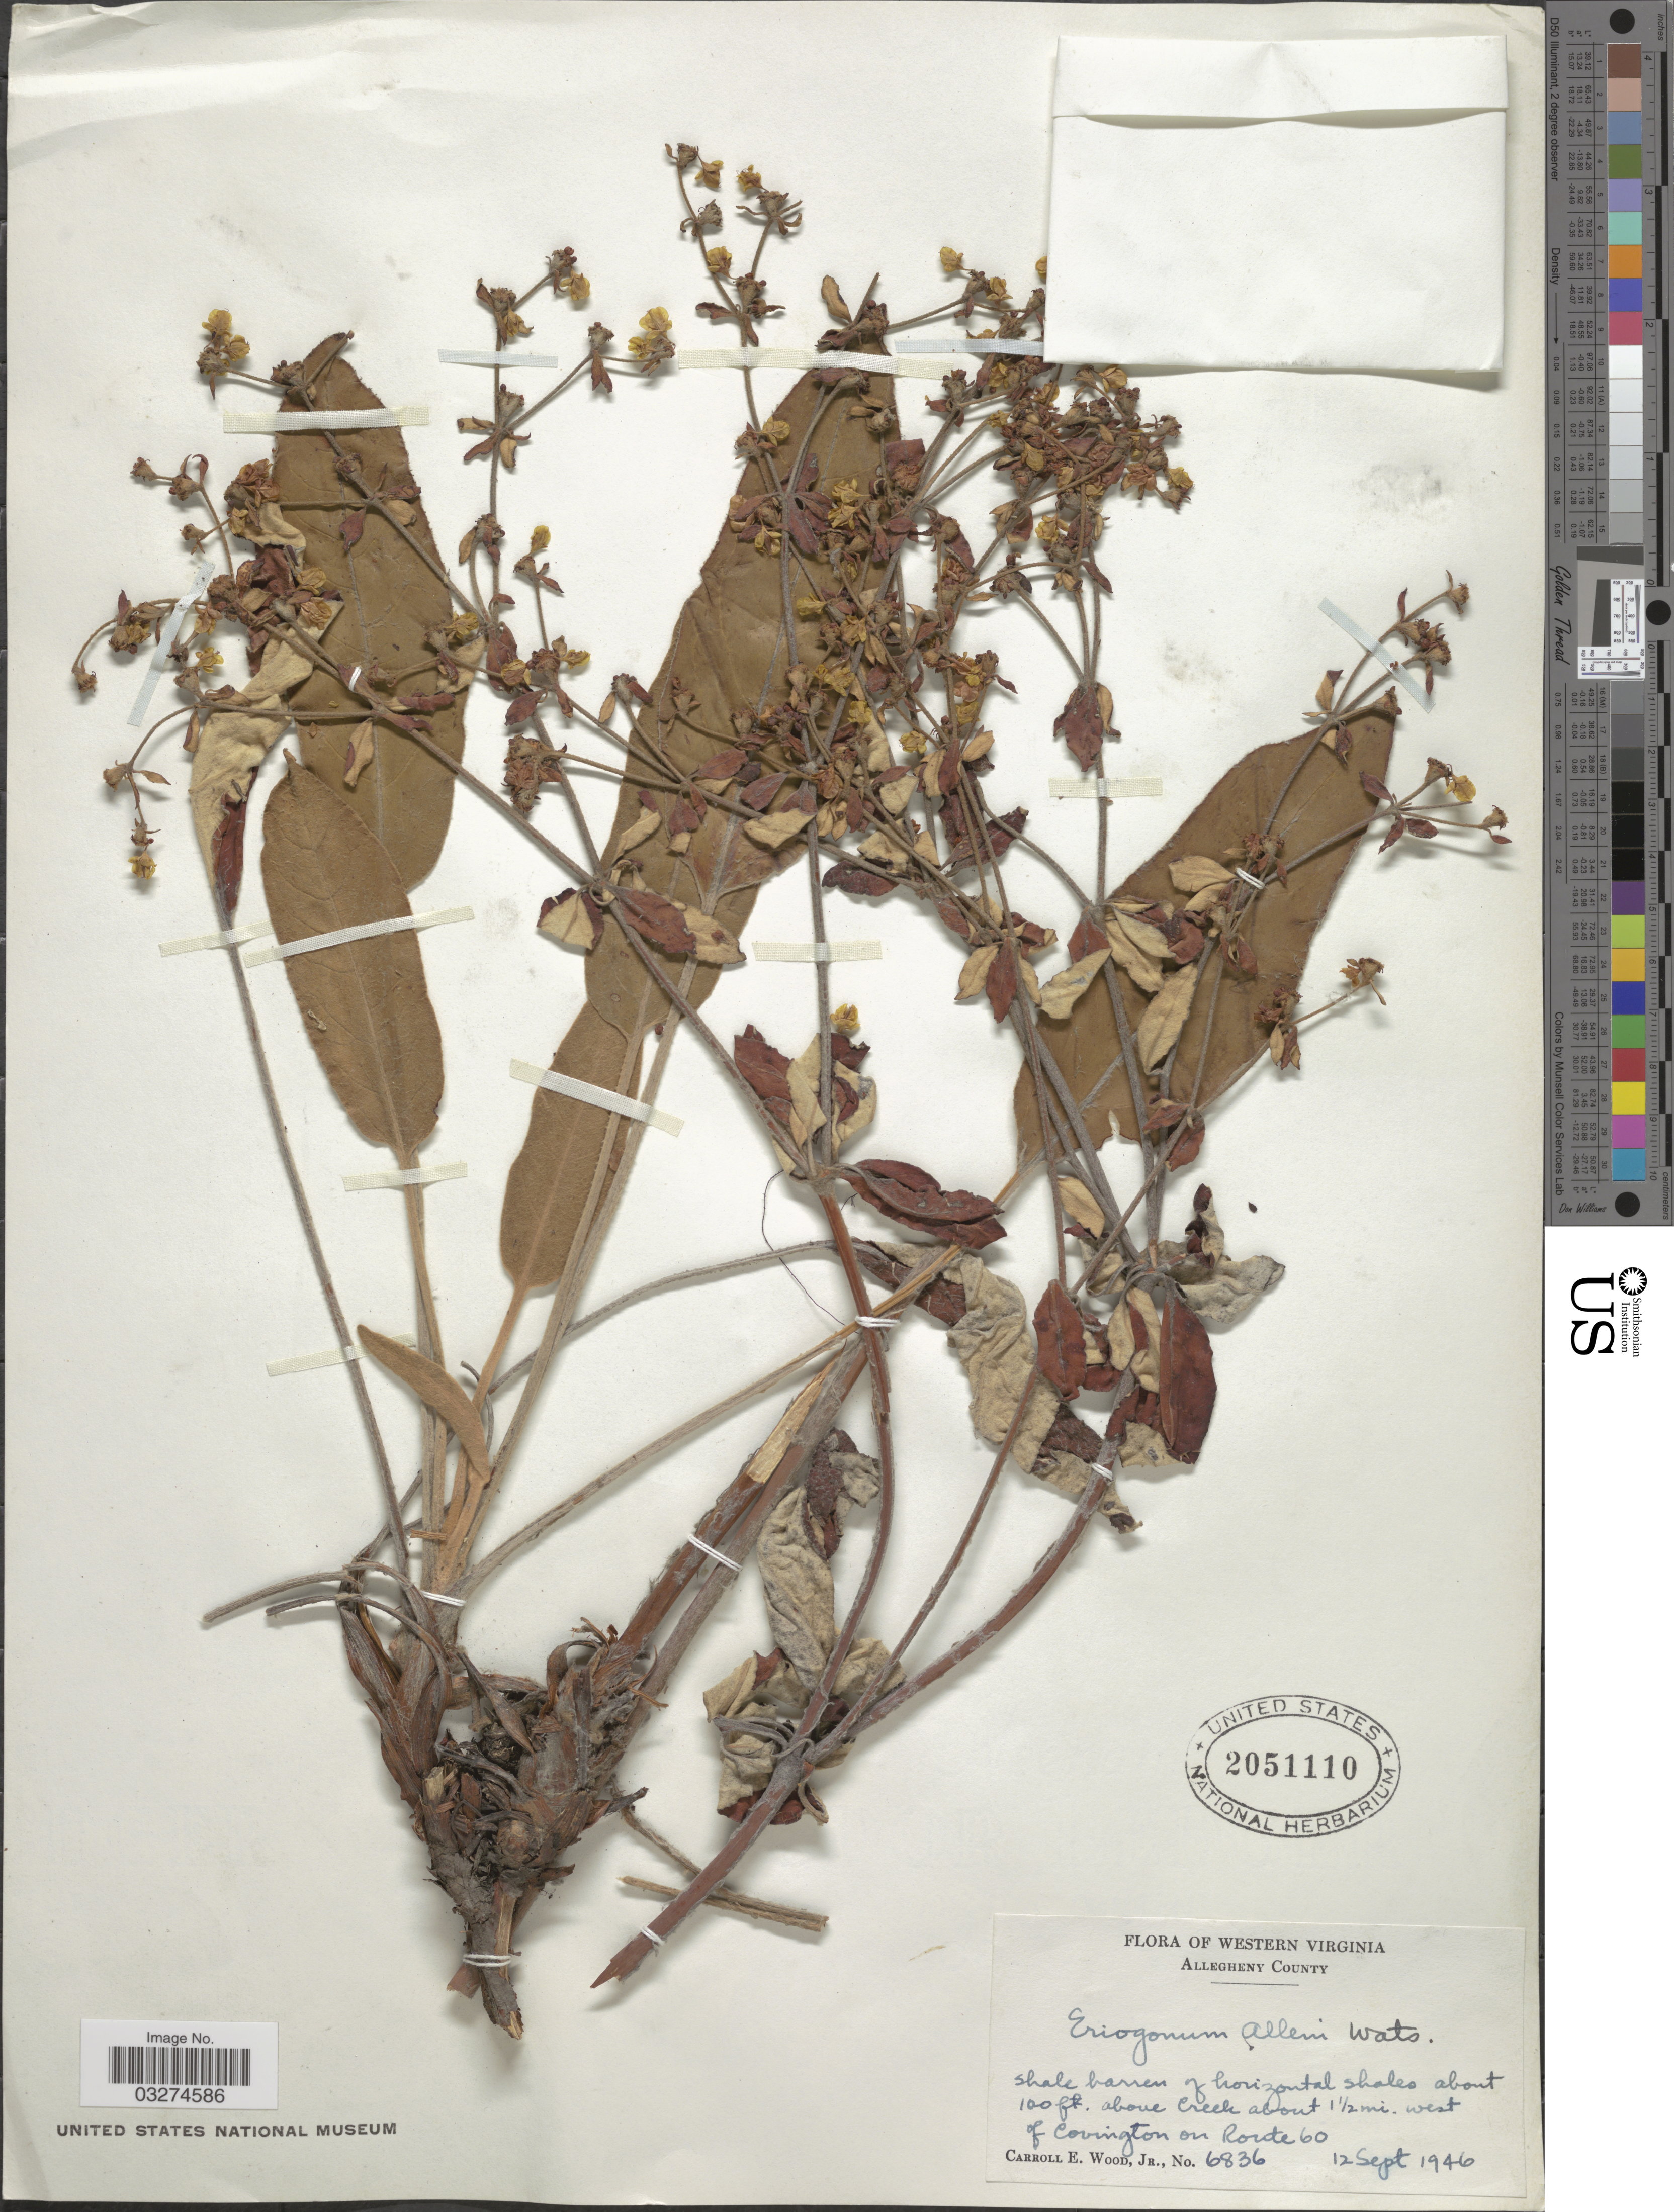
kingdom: Plantae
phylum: Tracheophyta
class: Magnoliopsida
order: Caryophyllales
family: Polygonaceae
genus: Eriogonum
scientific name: Eriogonum alleni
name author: S. Watson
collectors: C. E. Wood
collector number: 6836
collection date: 1946-09-12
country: United States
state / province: Virginia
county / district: Allegheny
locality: Western Virginia. Allegheny County. Above creek about 1½ mi. west of Covington on Route 60.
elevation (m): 30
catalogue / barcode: US 2051110